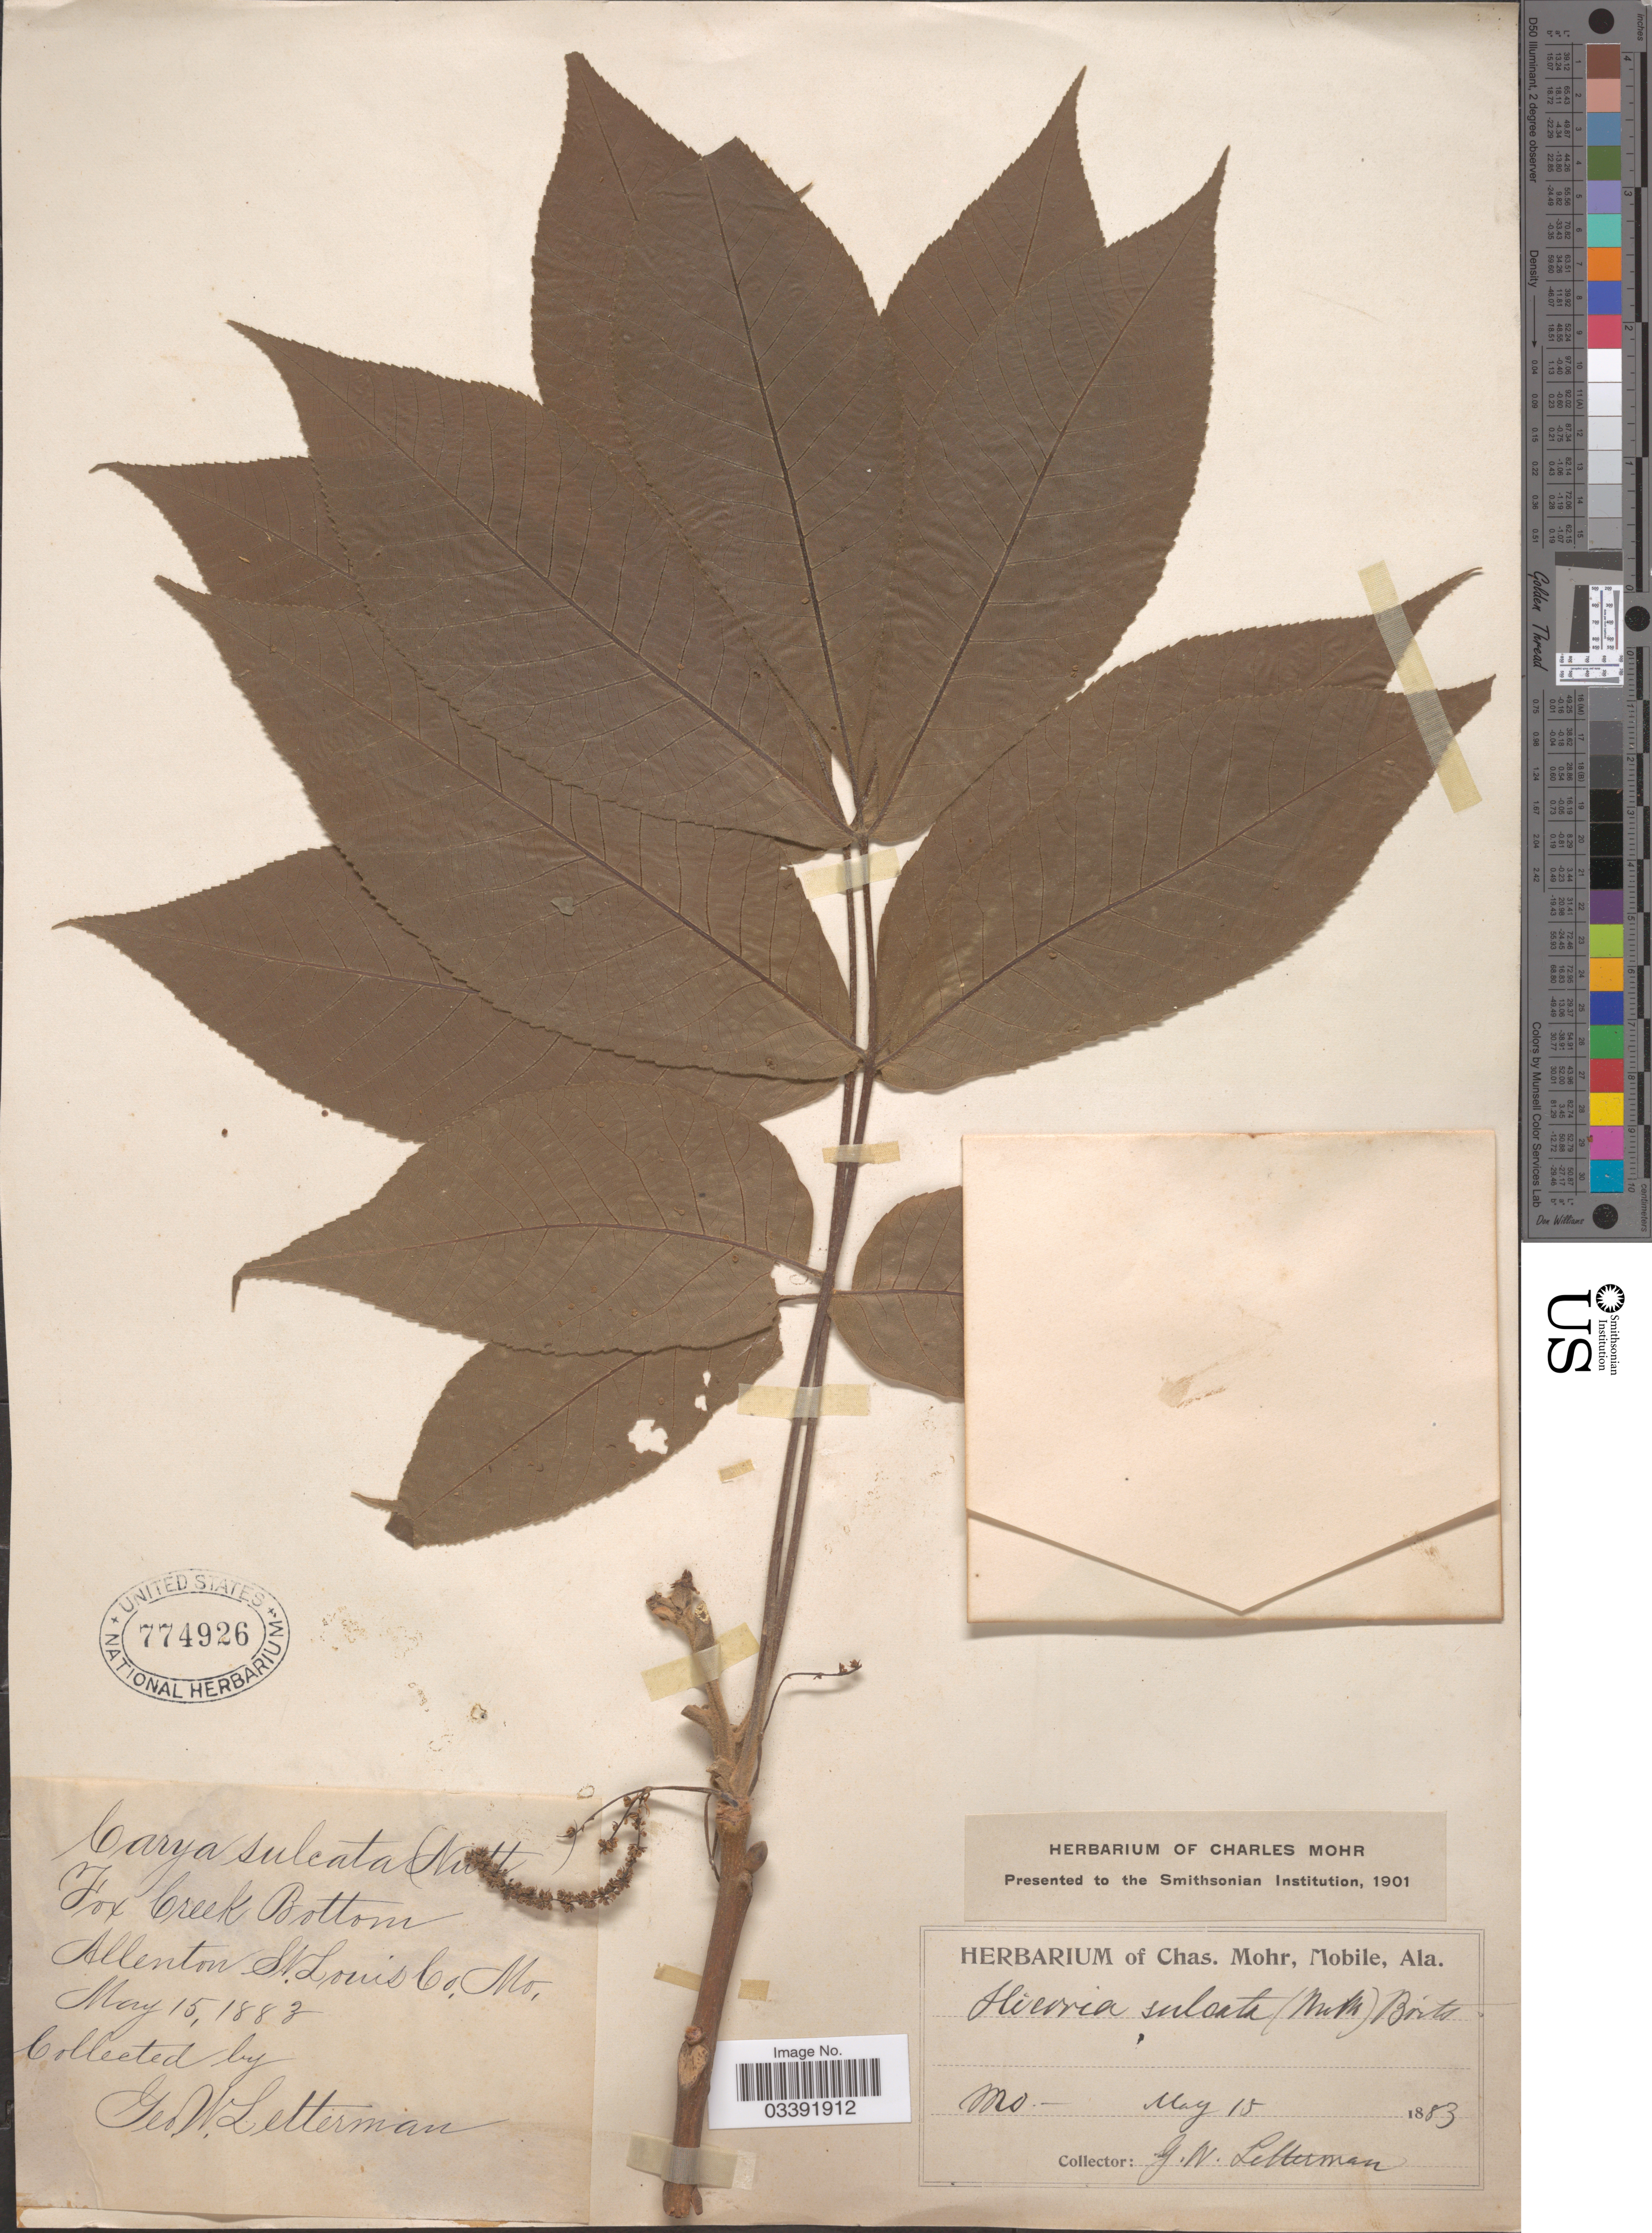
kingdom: Plantae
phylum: Tracheophyta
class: Magnoliopsida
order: Fagales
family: Juglandaceae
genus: Carya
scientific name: Carya laciniosa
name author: (F. Michx.) G. Don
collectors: G. W. Letterman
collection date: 1883-05-15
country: United States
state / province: Missouri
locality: Fox Creek Bottom. Allenton St. Louis Co.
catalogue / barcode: US 774926